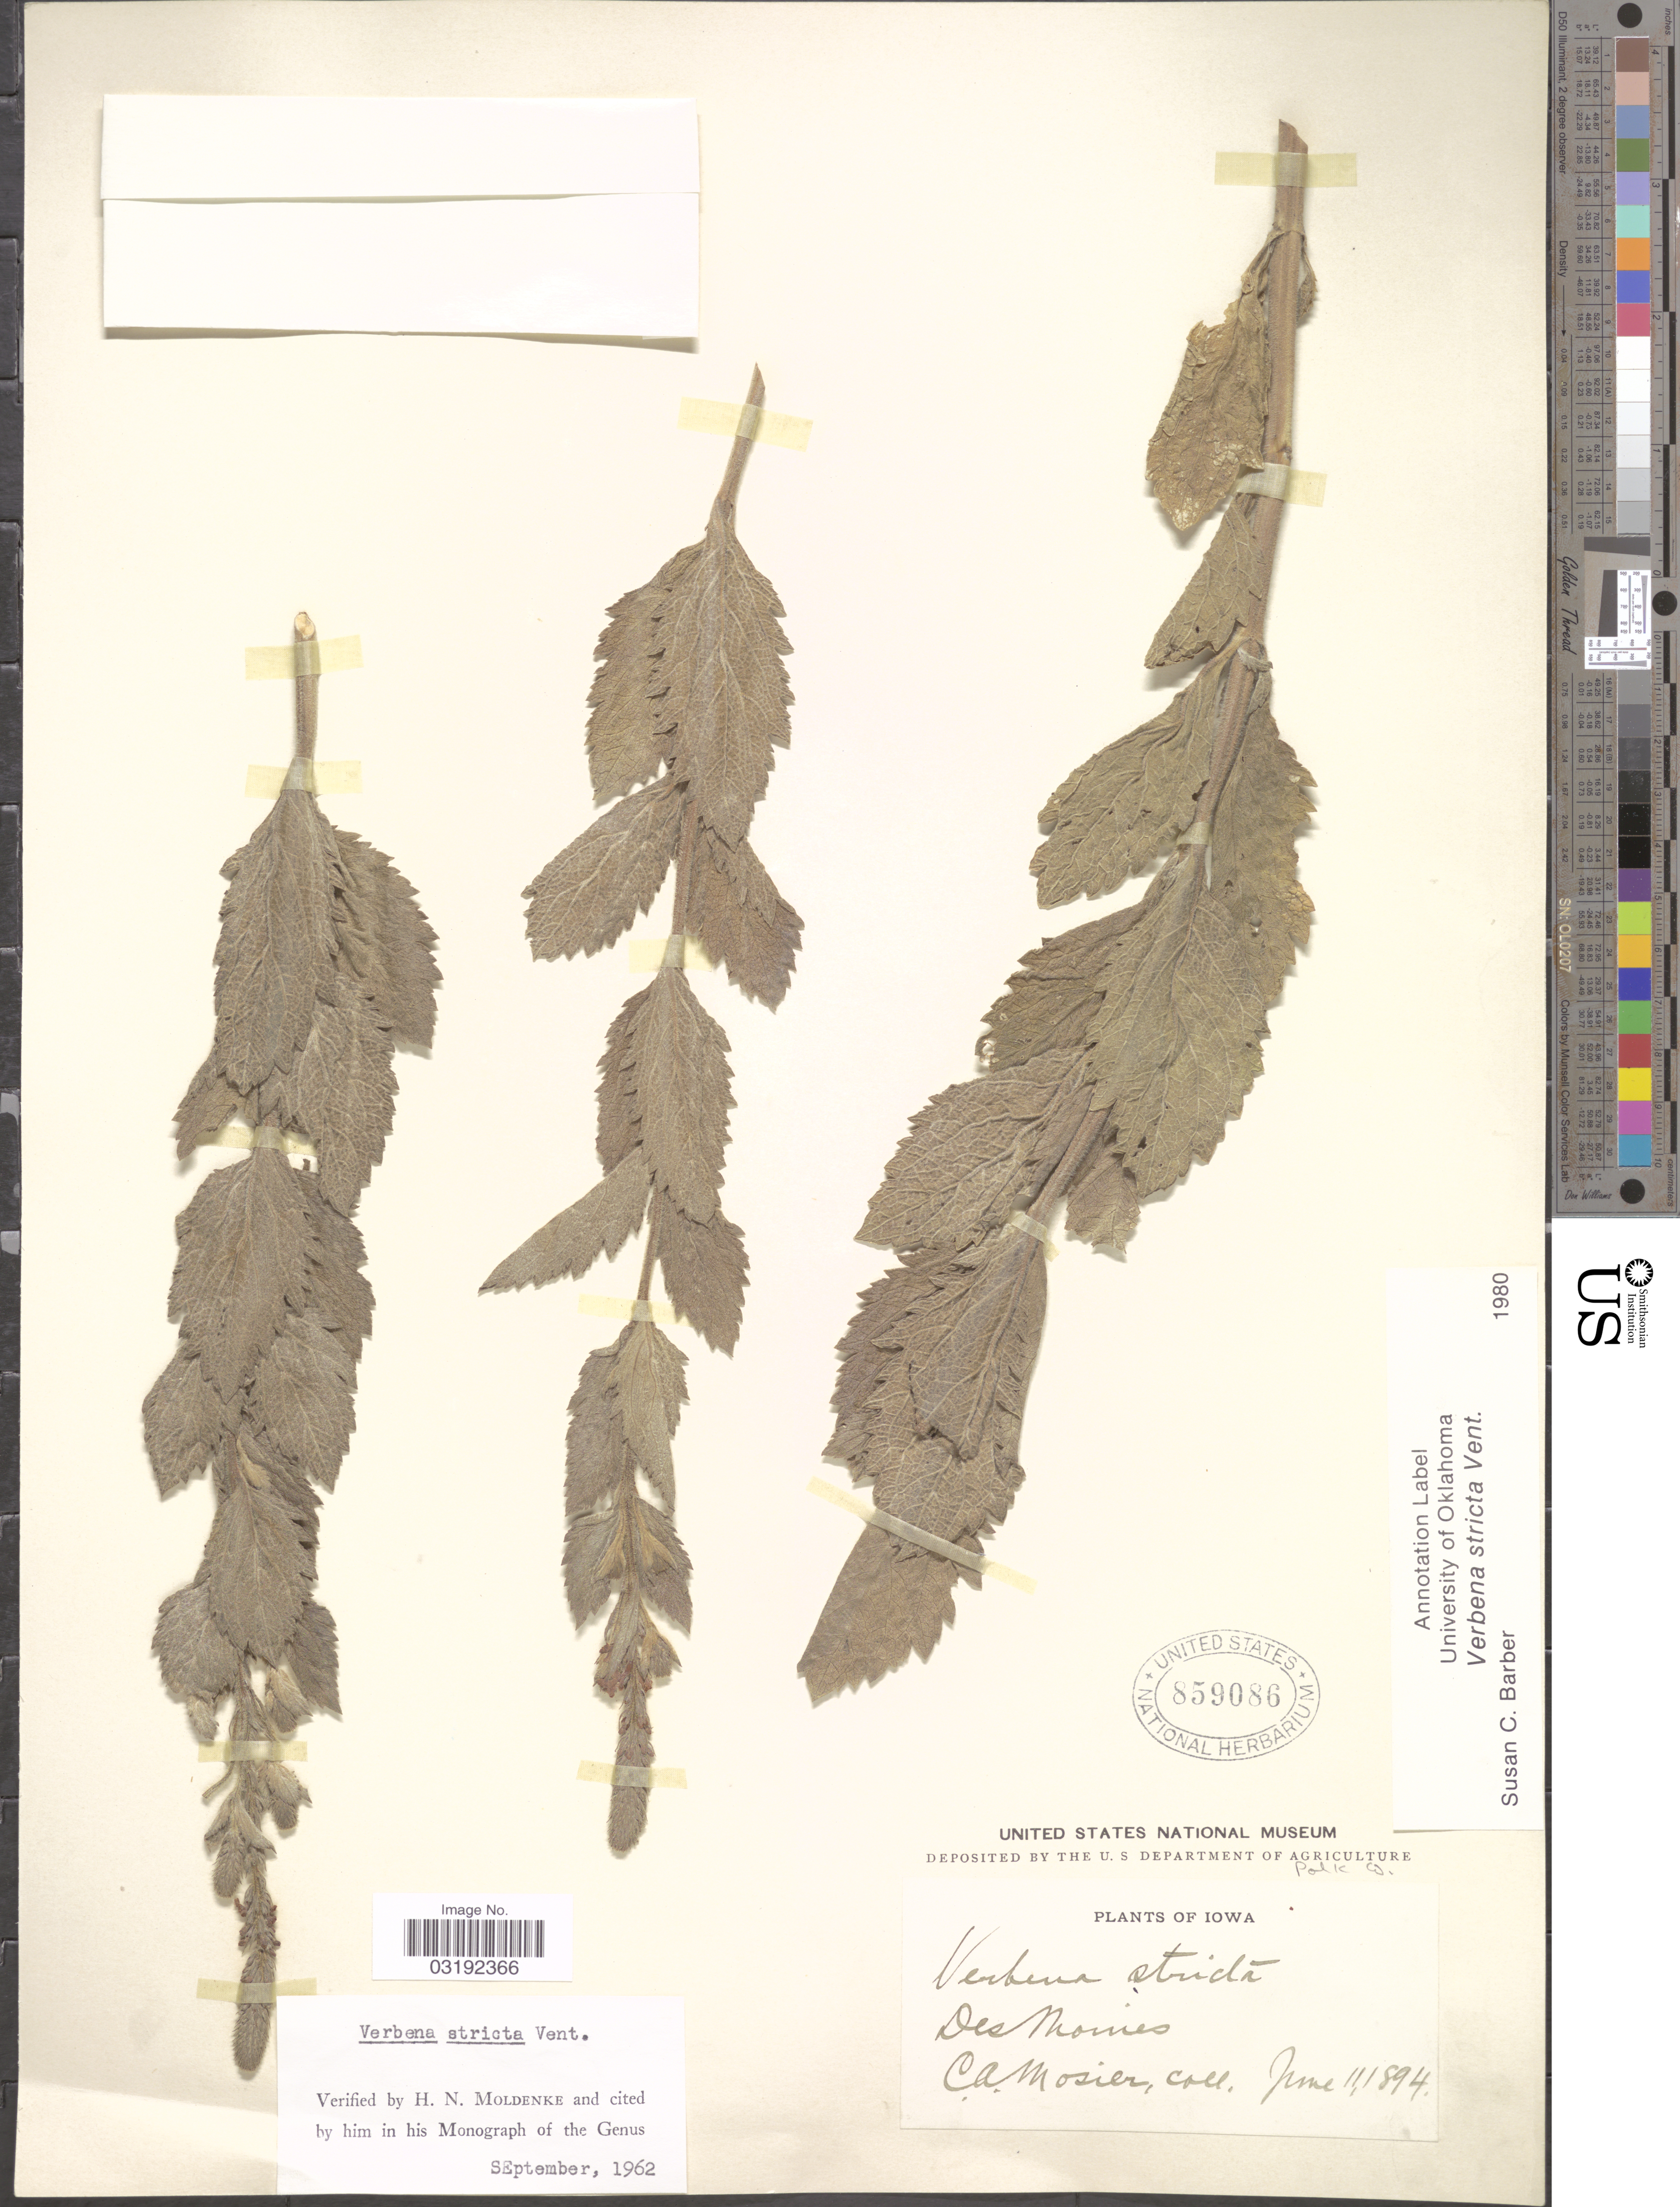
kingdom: Plantae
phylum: Tracheophyta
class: Magnoliopsida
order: Lamiales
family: Verbenaceae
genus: Verbena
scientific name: Verbena stricta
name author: Vent.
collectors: C. A. Mosier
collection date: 1894-06-11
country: United States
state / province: Iowa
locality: Des Moines, Polk Co.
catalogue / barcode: US 859086